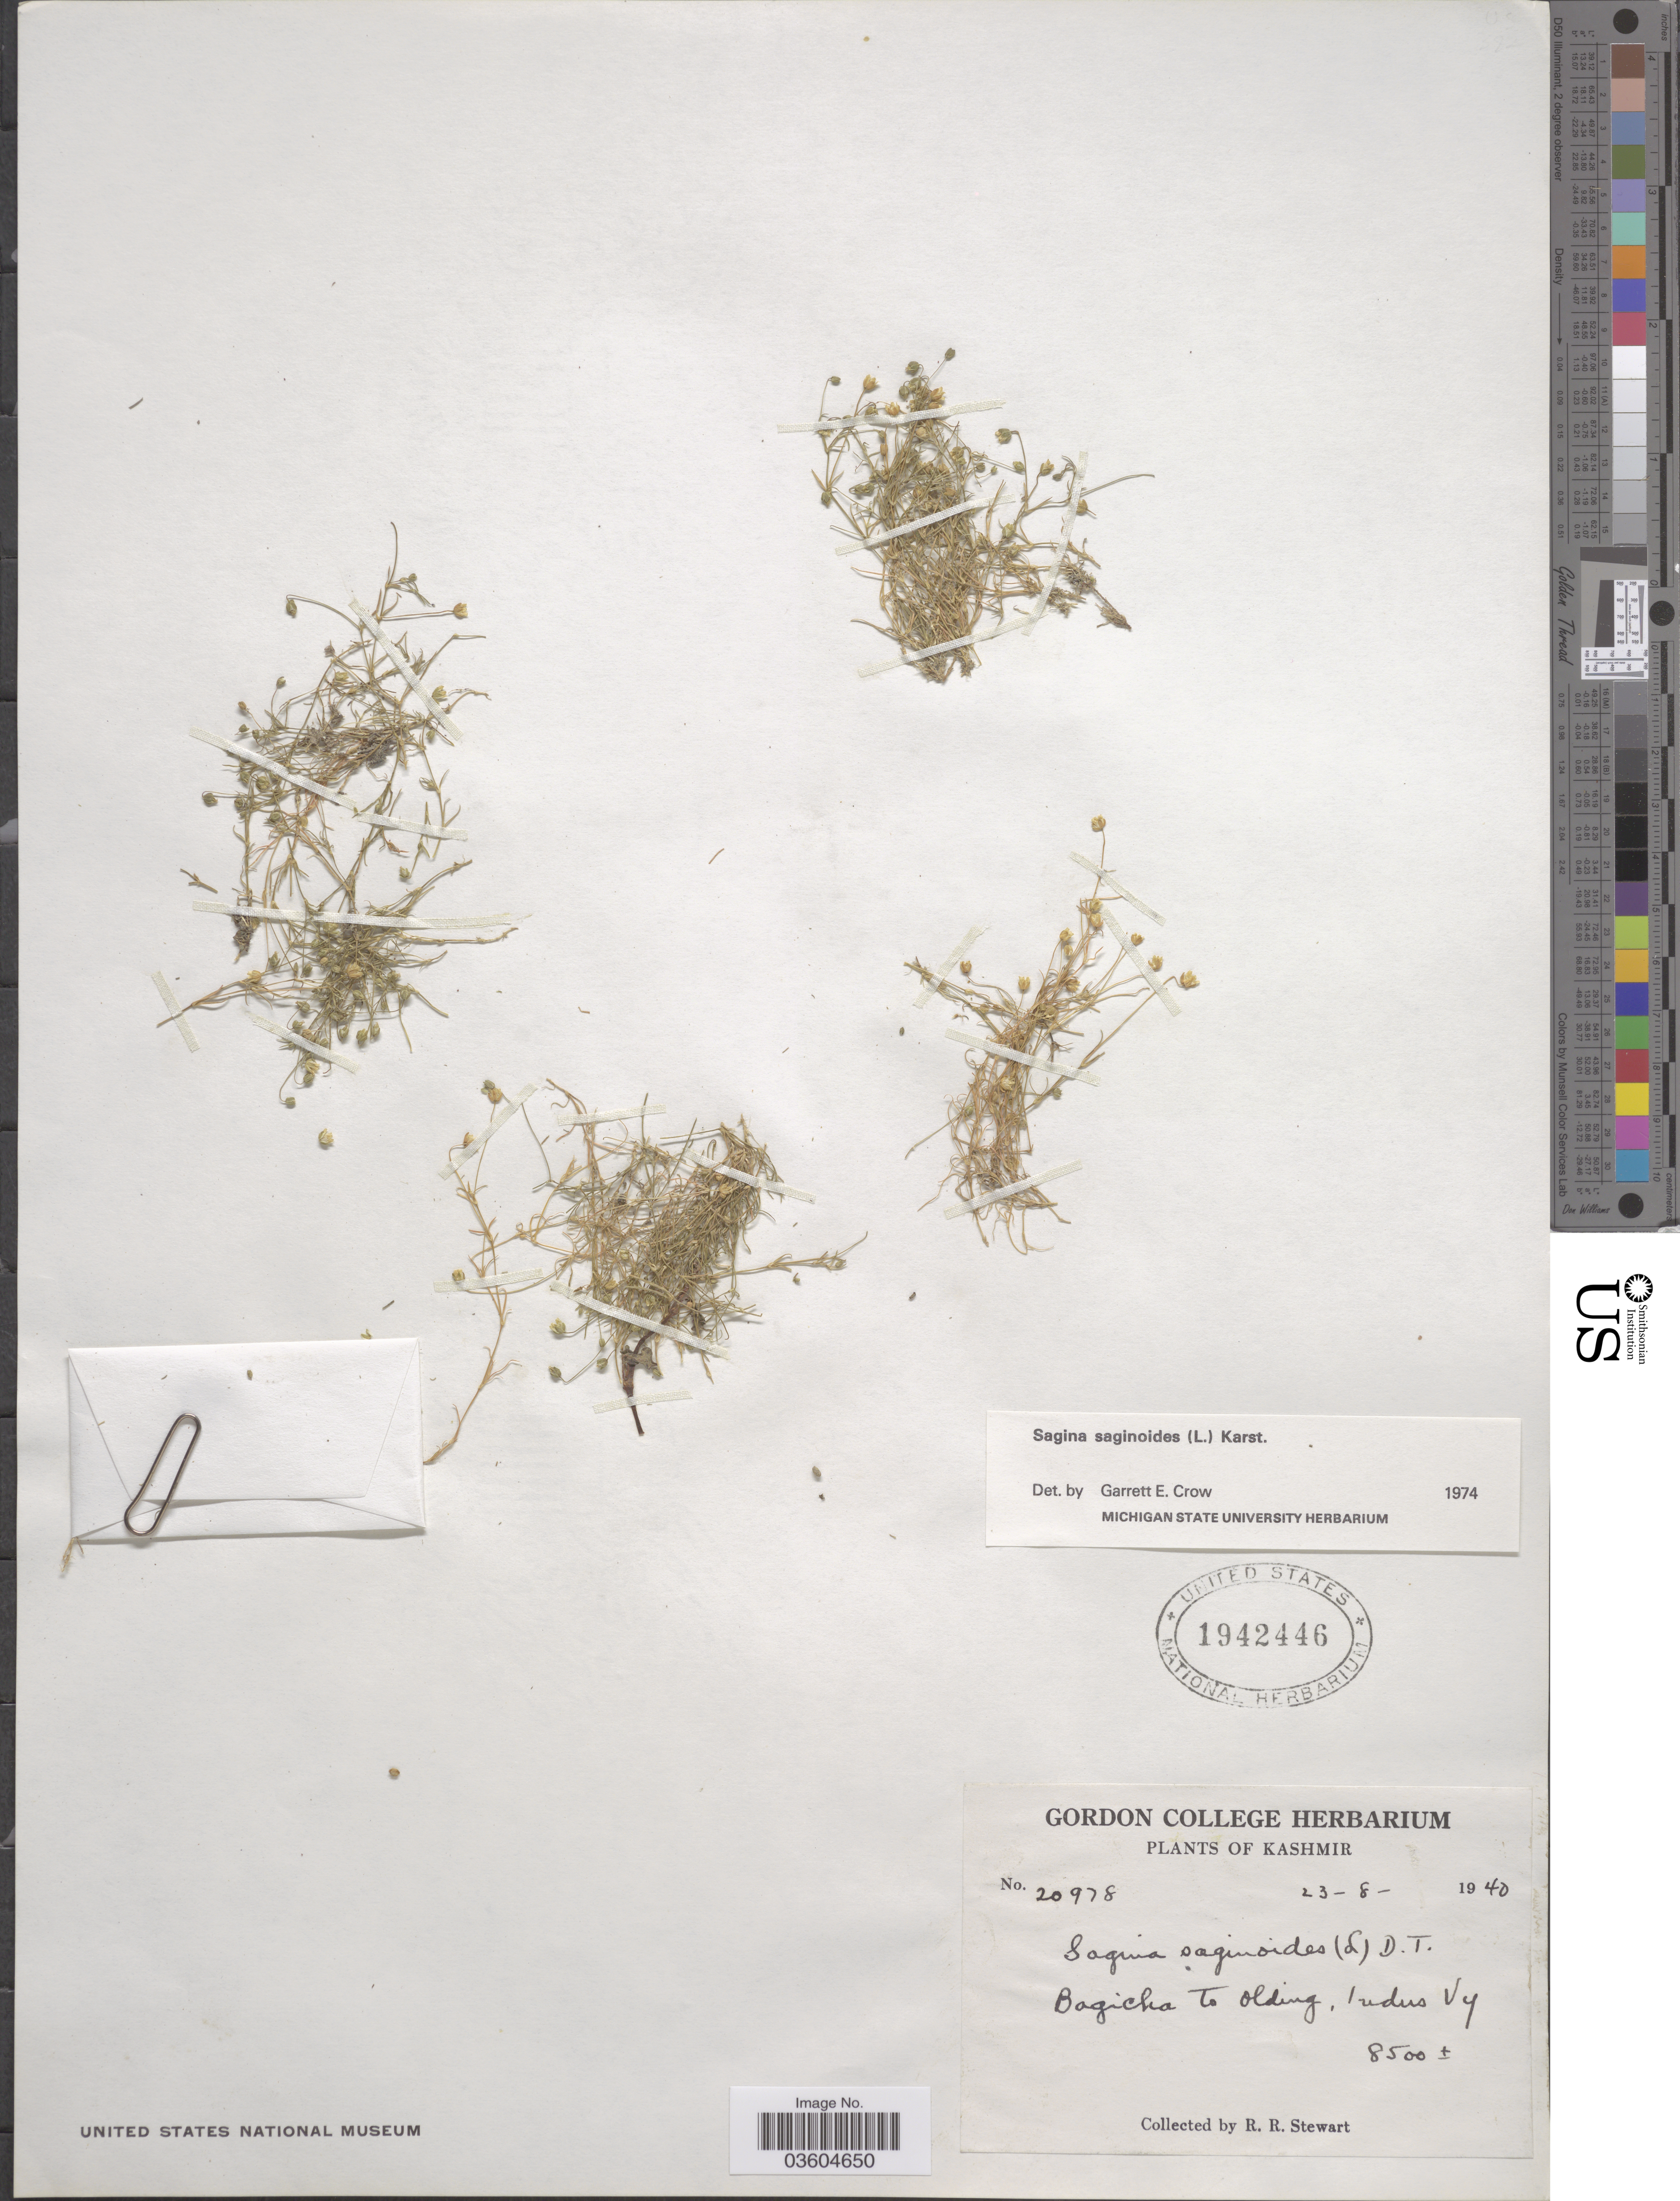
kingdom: Plantae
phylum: Tracheophyta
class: Magnoliopsida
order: Caryophyllales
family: Caryophyllaceae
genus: Sagina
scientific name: Sagina saginoides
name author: (L.) H. Karst.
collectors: R. Stewart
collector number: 20978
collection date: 1940-08-23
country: India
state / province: Jammu and Kashmir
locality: Kashmir. Bagicha to olding, Indus Vy.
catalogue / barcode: US 1942446